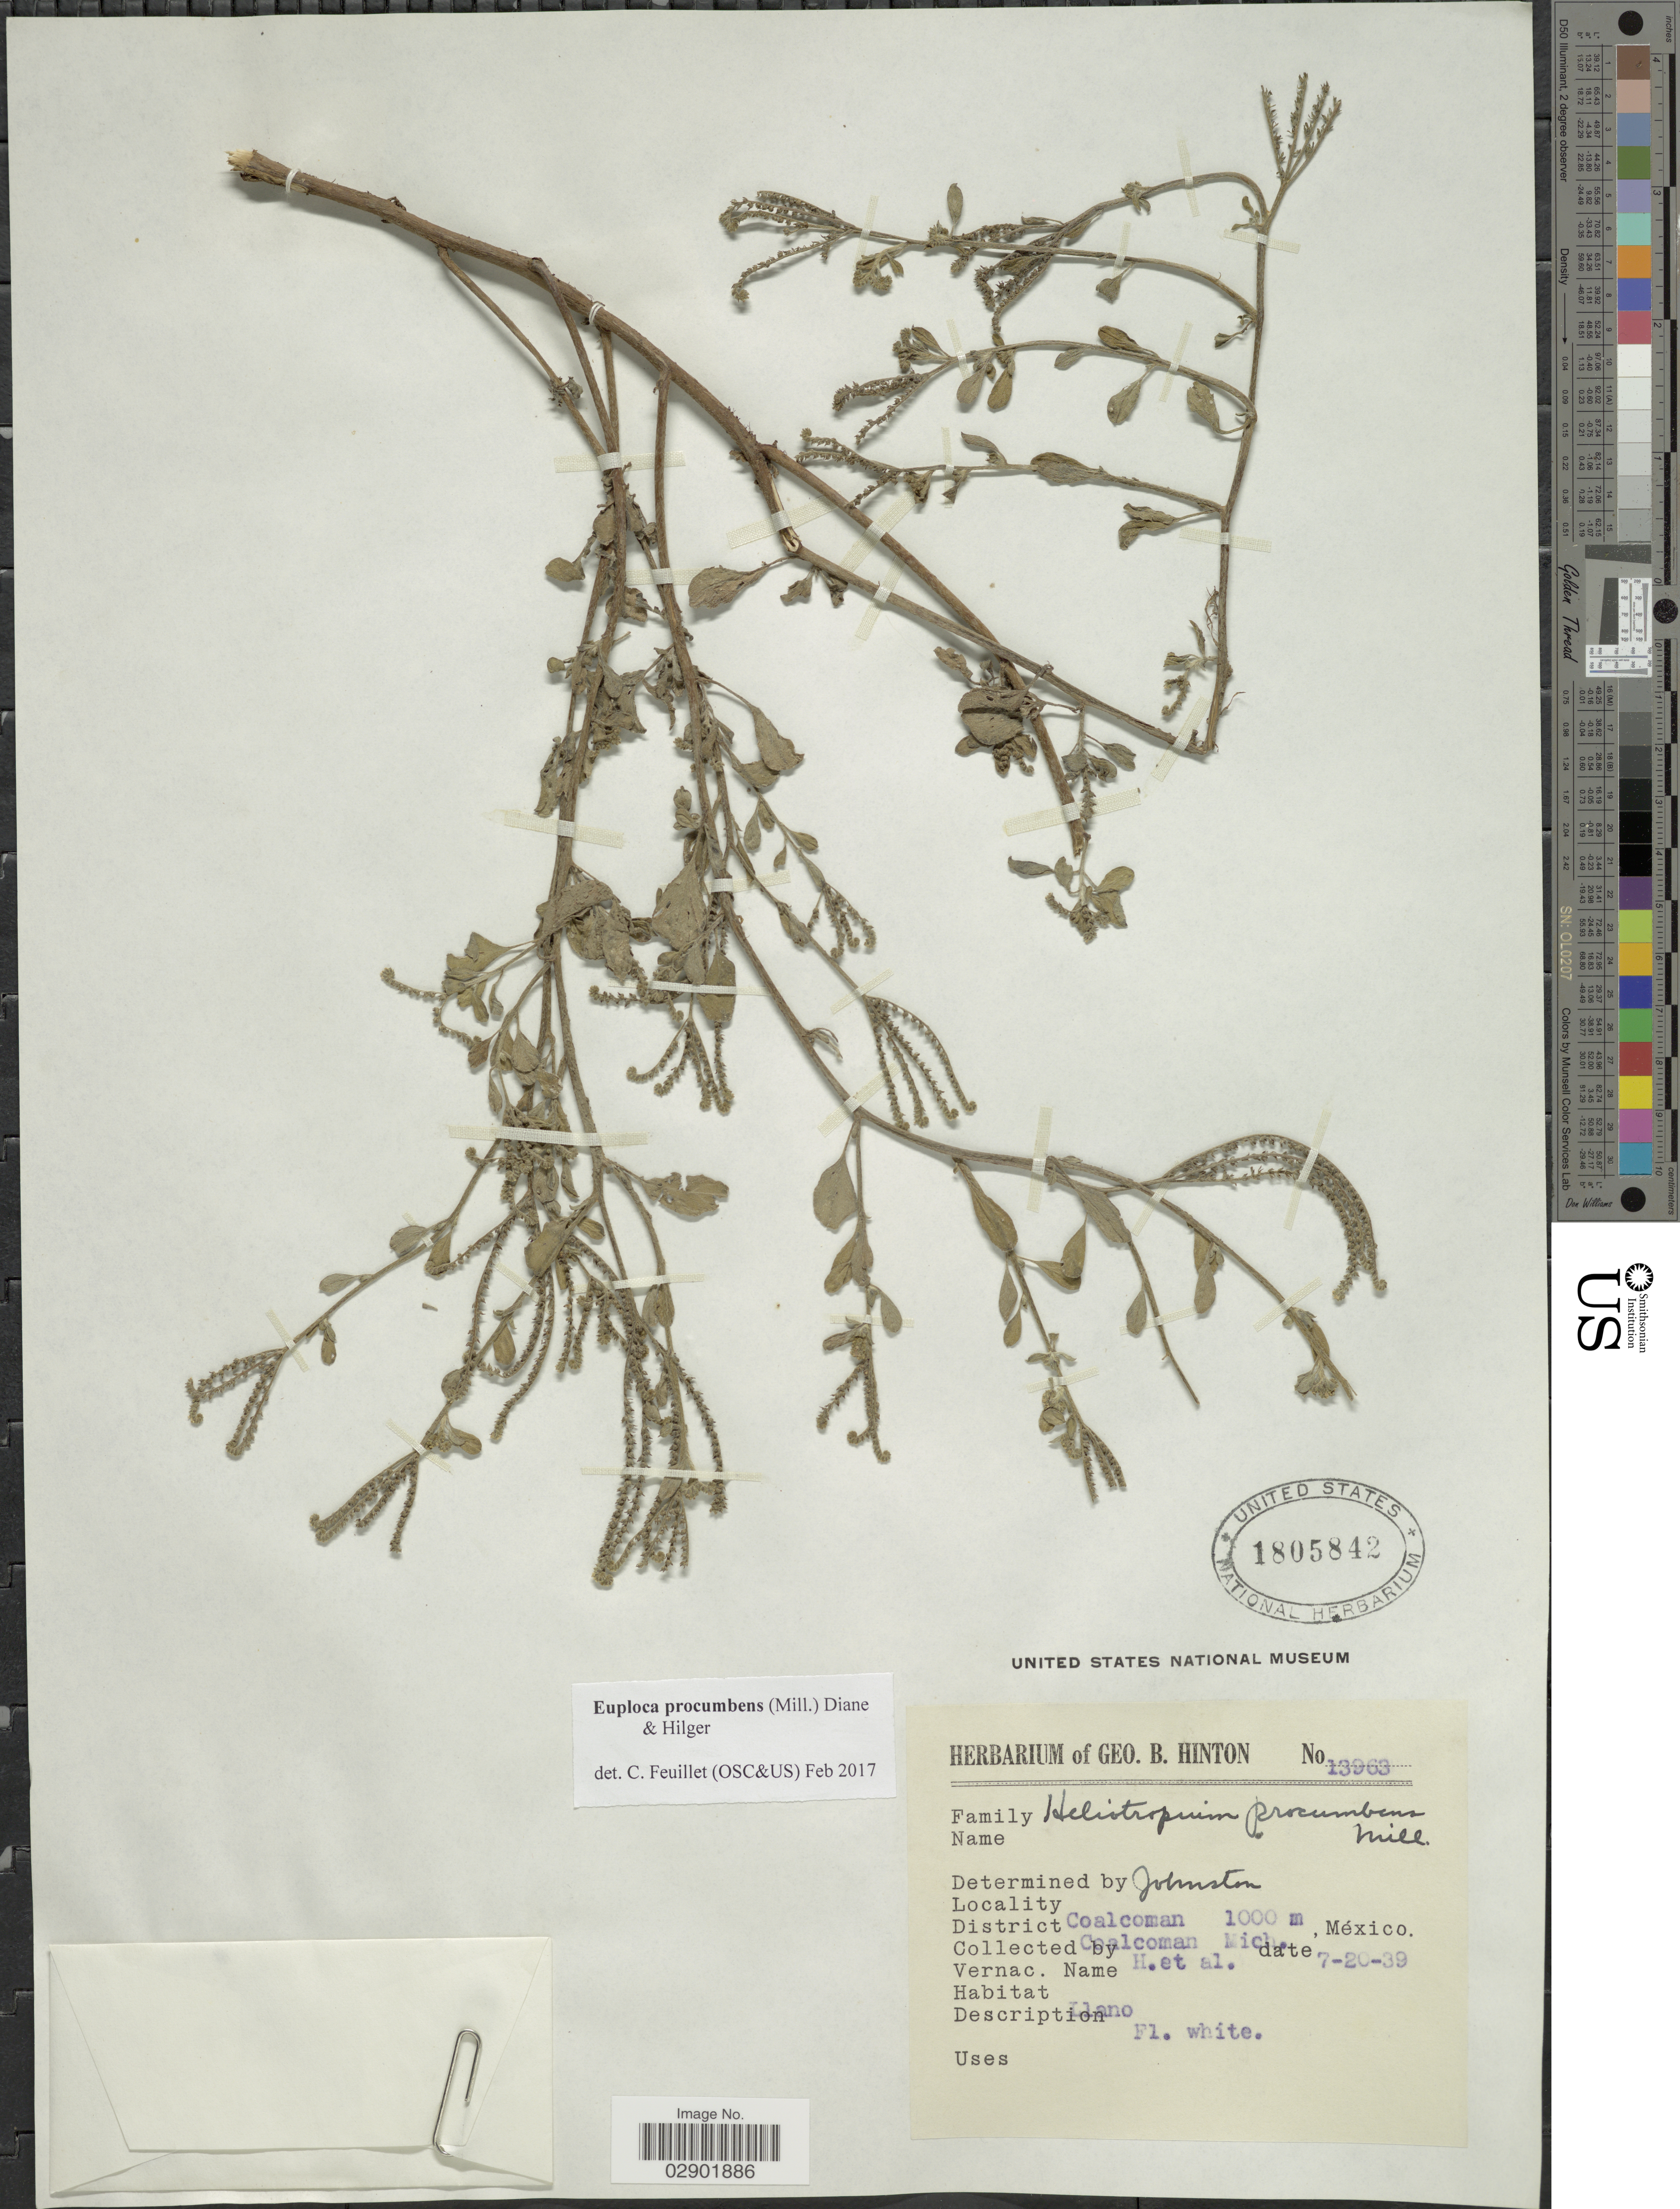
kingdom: Plantae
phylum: Tracheophyta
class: Magnoliopsida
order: Boraginales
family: Heliotropiaceae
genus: Euploca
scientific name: Euploca procumbens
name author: (Mill.) Diane & Hilger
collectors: G. B. Hinton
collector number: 13963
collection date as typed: Transcribed d/m/y: 20/7/39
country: Mexico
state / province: Michoacán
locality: District Coalcoman.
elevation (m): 1000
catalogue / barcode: US 1805842